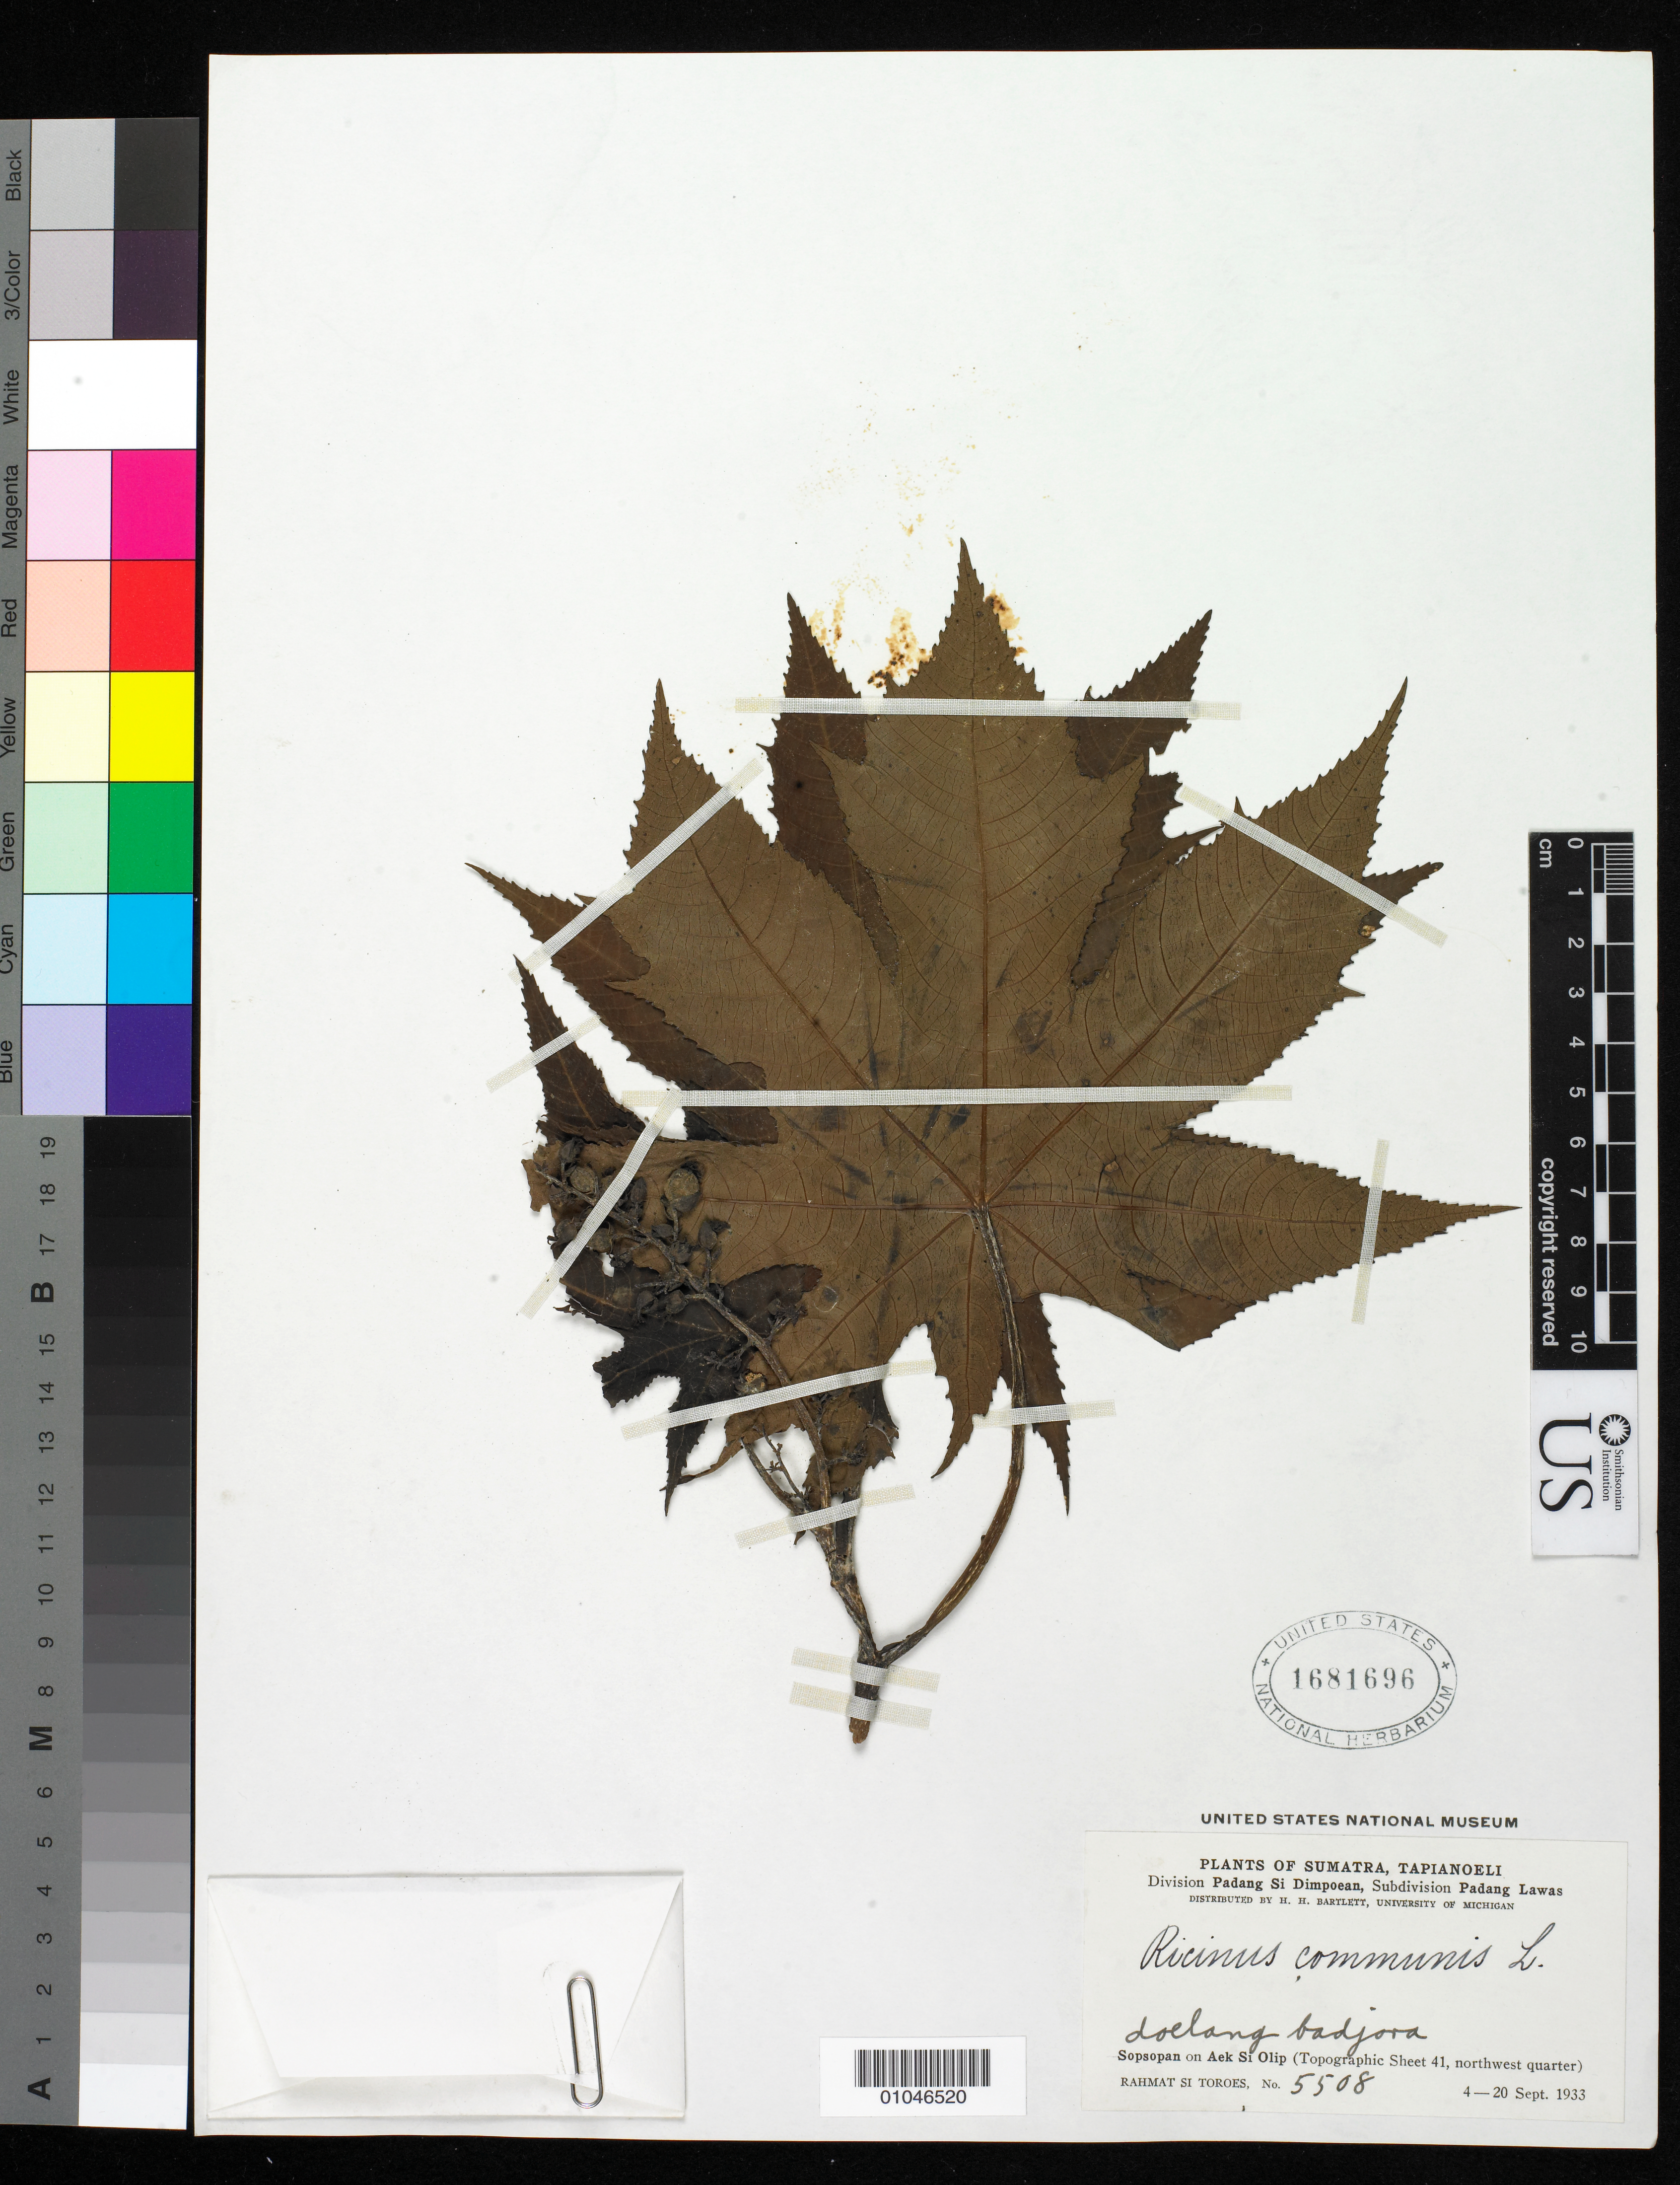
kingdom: Plantae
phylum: Tracheophyta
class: Magnoliopsida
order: Malpighiales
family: Euphorbiaceae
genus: Ricinus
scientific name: Ricinus communis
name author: L.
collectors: Rahmat Si Boeea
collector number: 5508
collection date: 1933-09-04/1933-09-20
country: Indonesia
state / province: Sumatra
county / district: Sumatera Utara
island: Sumatra I.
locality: (Tapianoeli) Sopsopan on Aek Si Olip, Subdivision Padang Lawas, Division Padang Si Dimpoean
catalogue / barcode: US 1681696